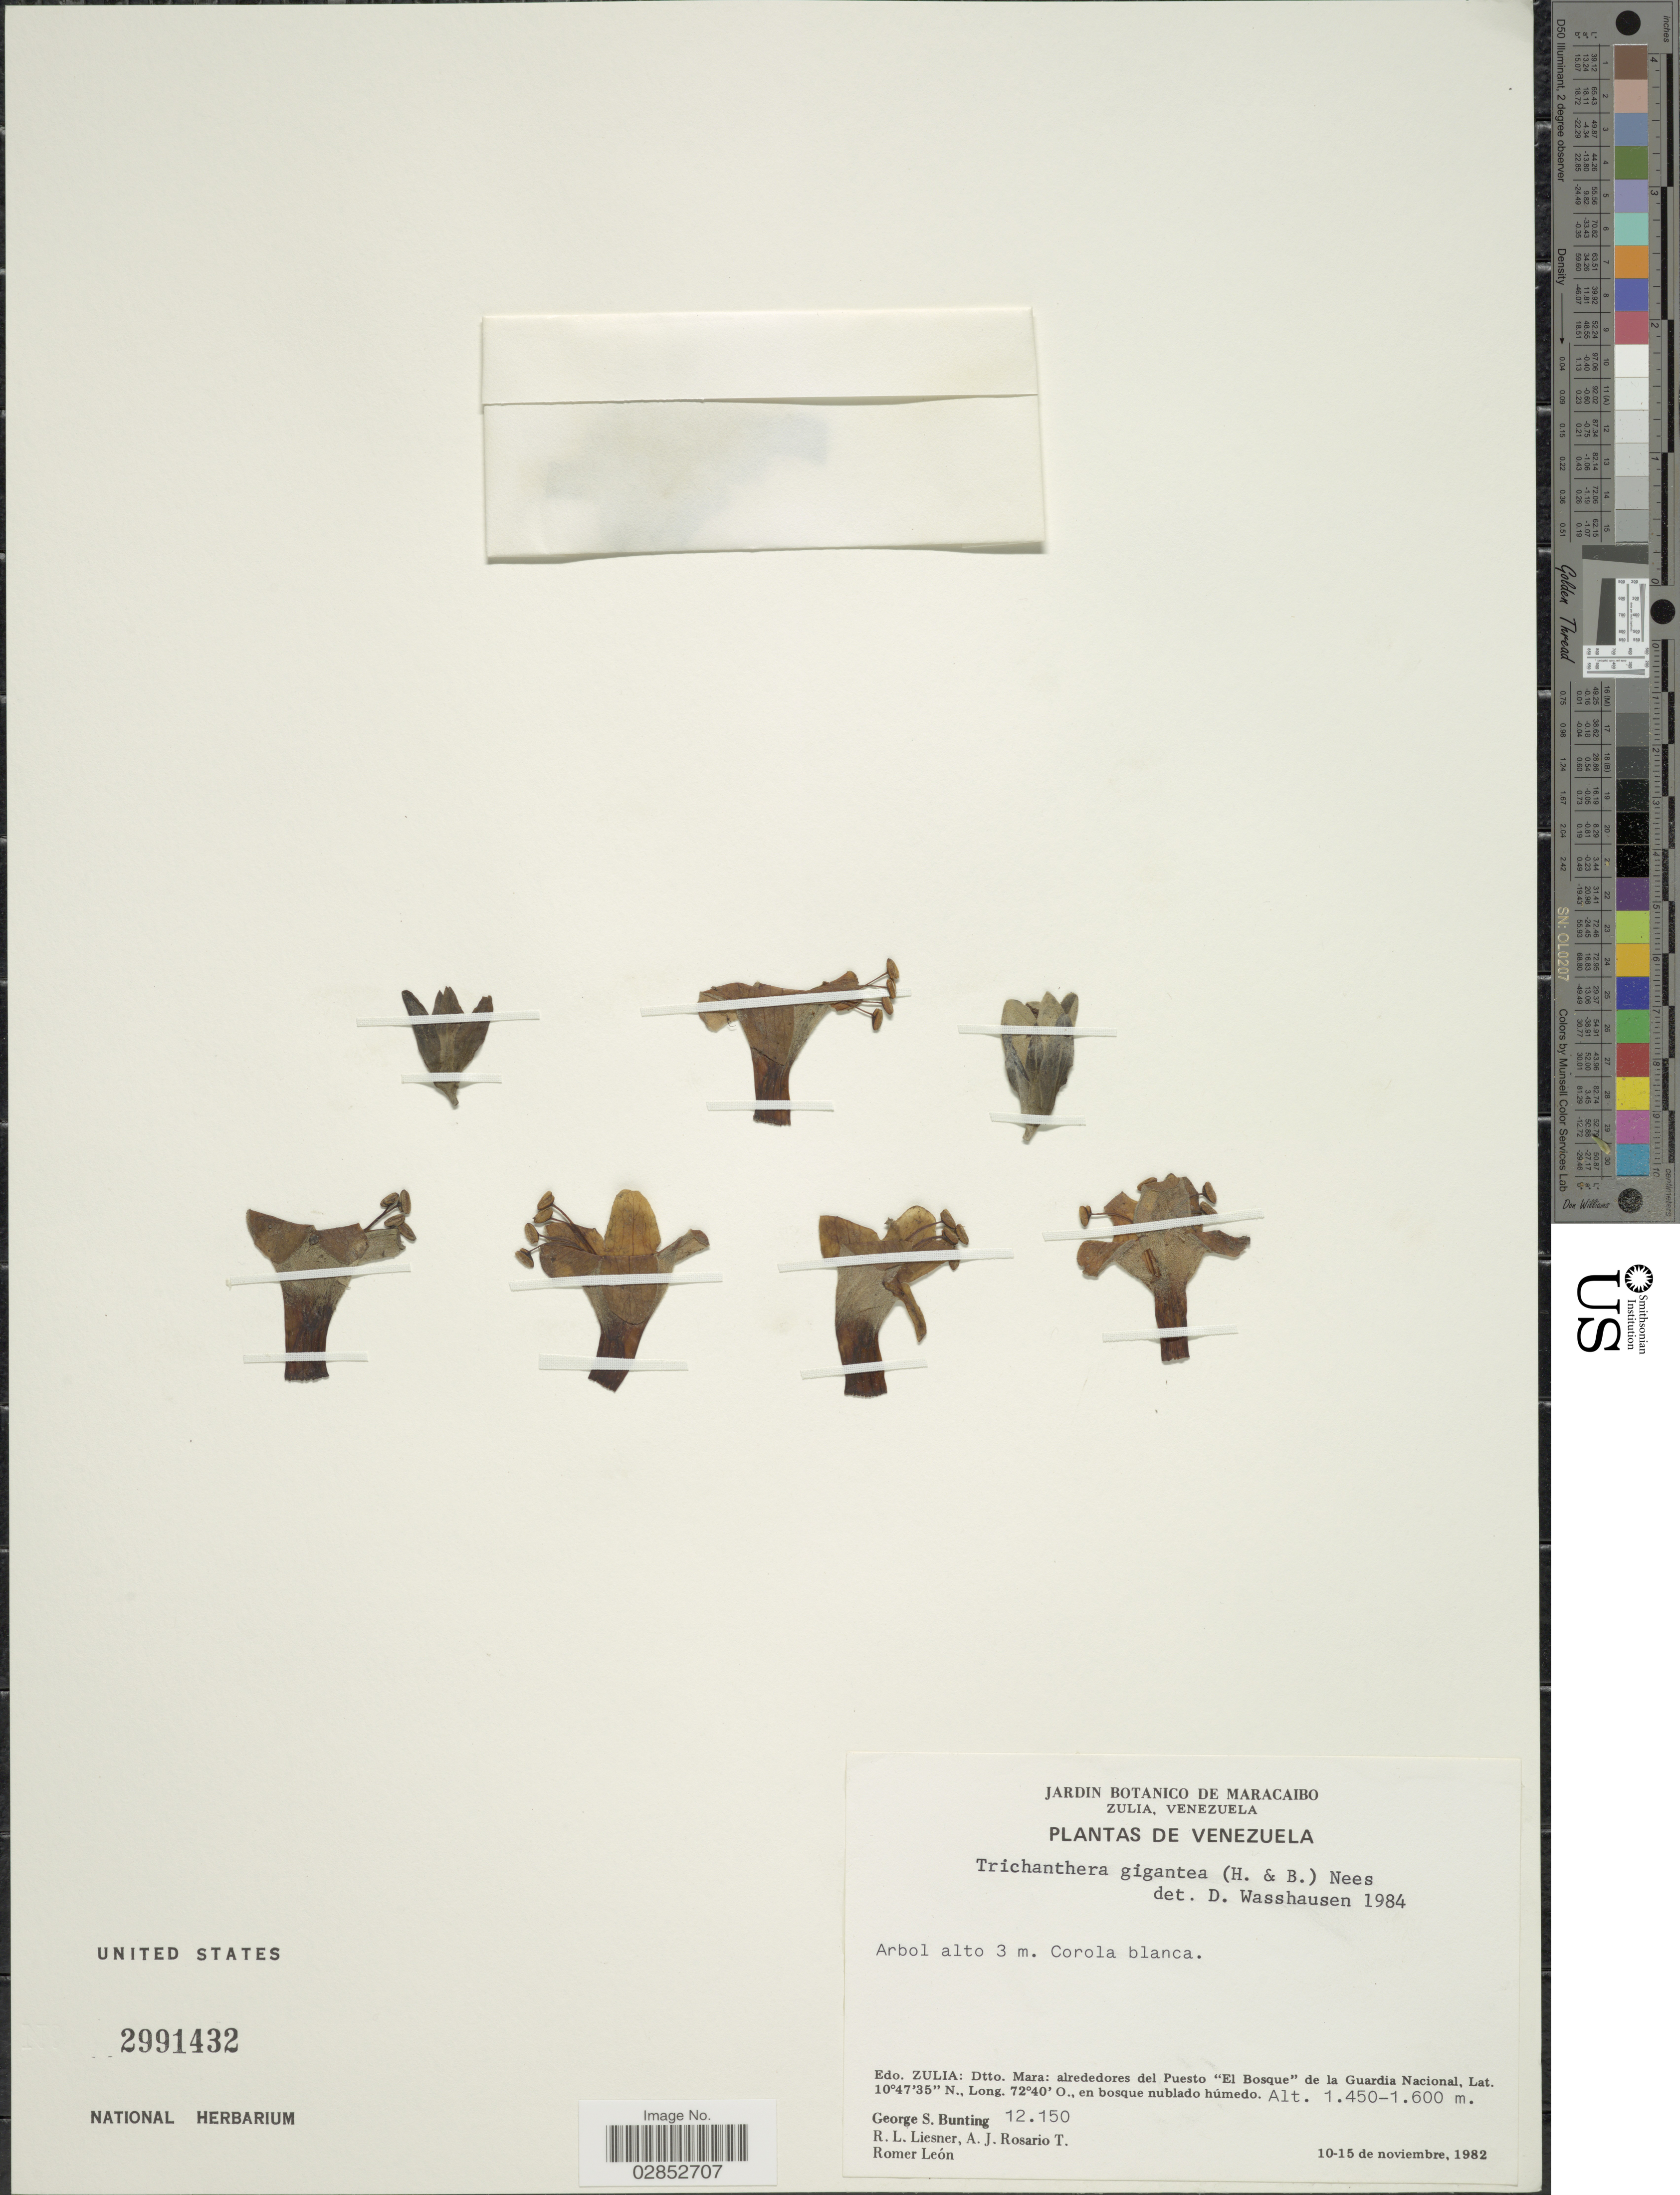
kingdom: Plantae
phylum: Tracheophyta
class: Magnoliopsida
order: Lamiales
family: Acanthaceae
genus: Trichanthera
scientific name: Trichanthera gigantea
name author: (Bonpl.) Nees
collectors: G. S. Bunting, R. L. Liesner, A. Rosario T. & R. A. León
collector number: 12150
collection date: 1982-11-10/1982-11-15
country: Venezuela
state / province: Zulia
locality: Dtto. Mara: alrededores del Puesto "El Bosque" de la Guardia Nacional.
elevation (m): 1450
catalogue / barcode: US 2991432